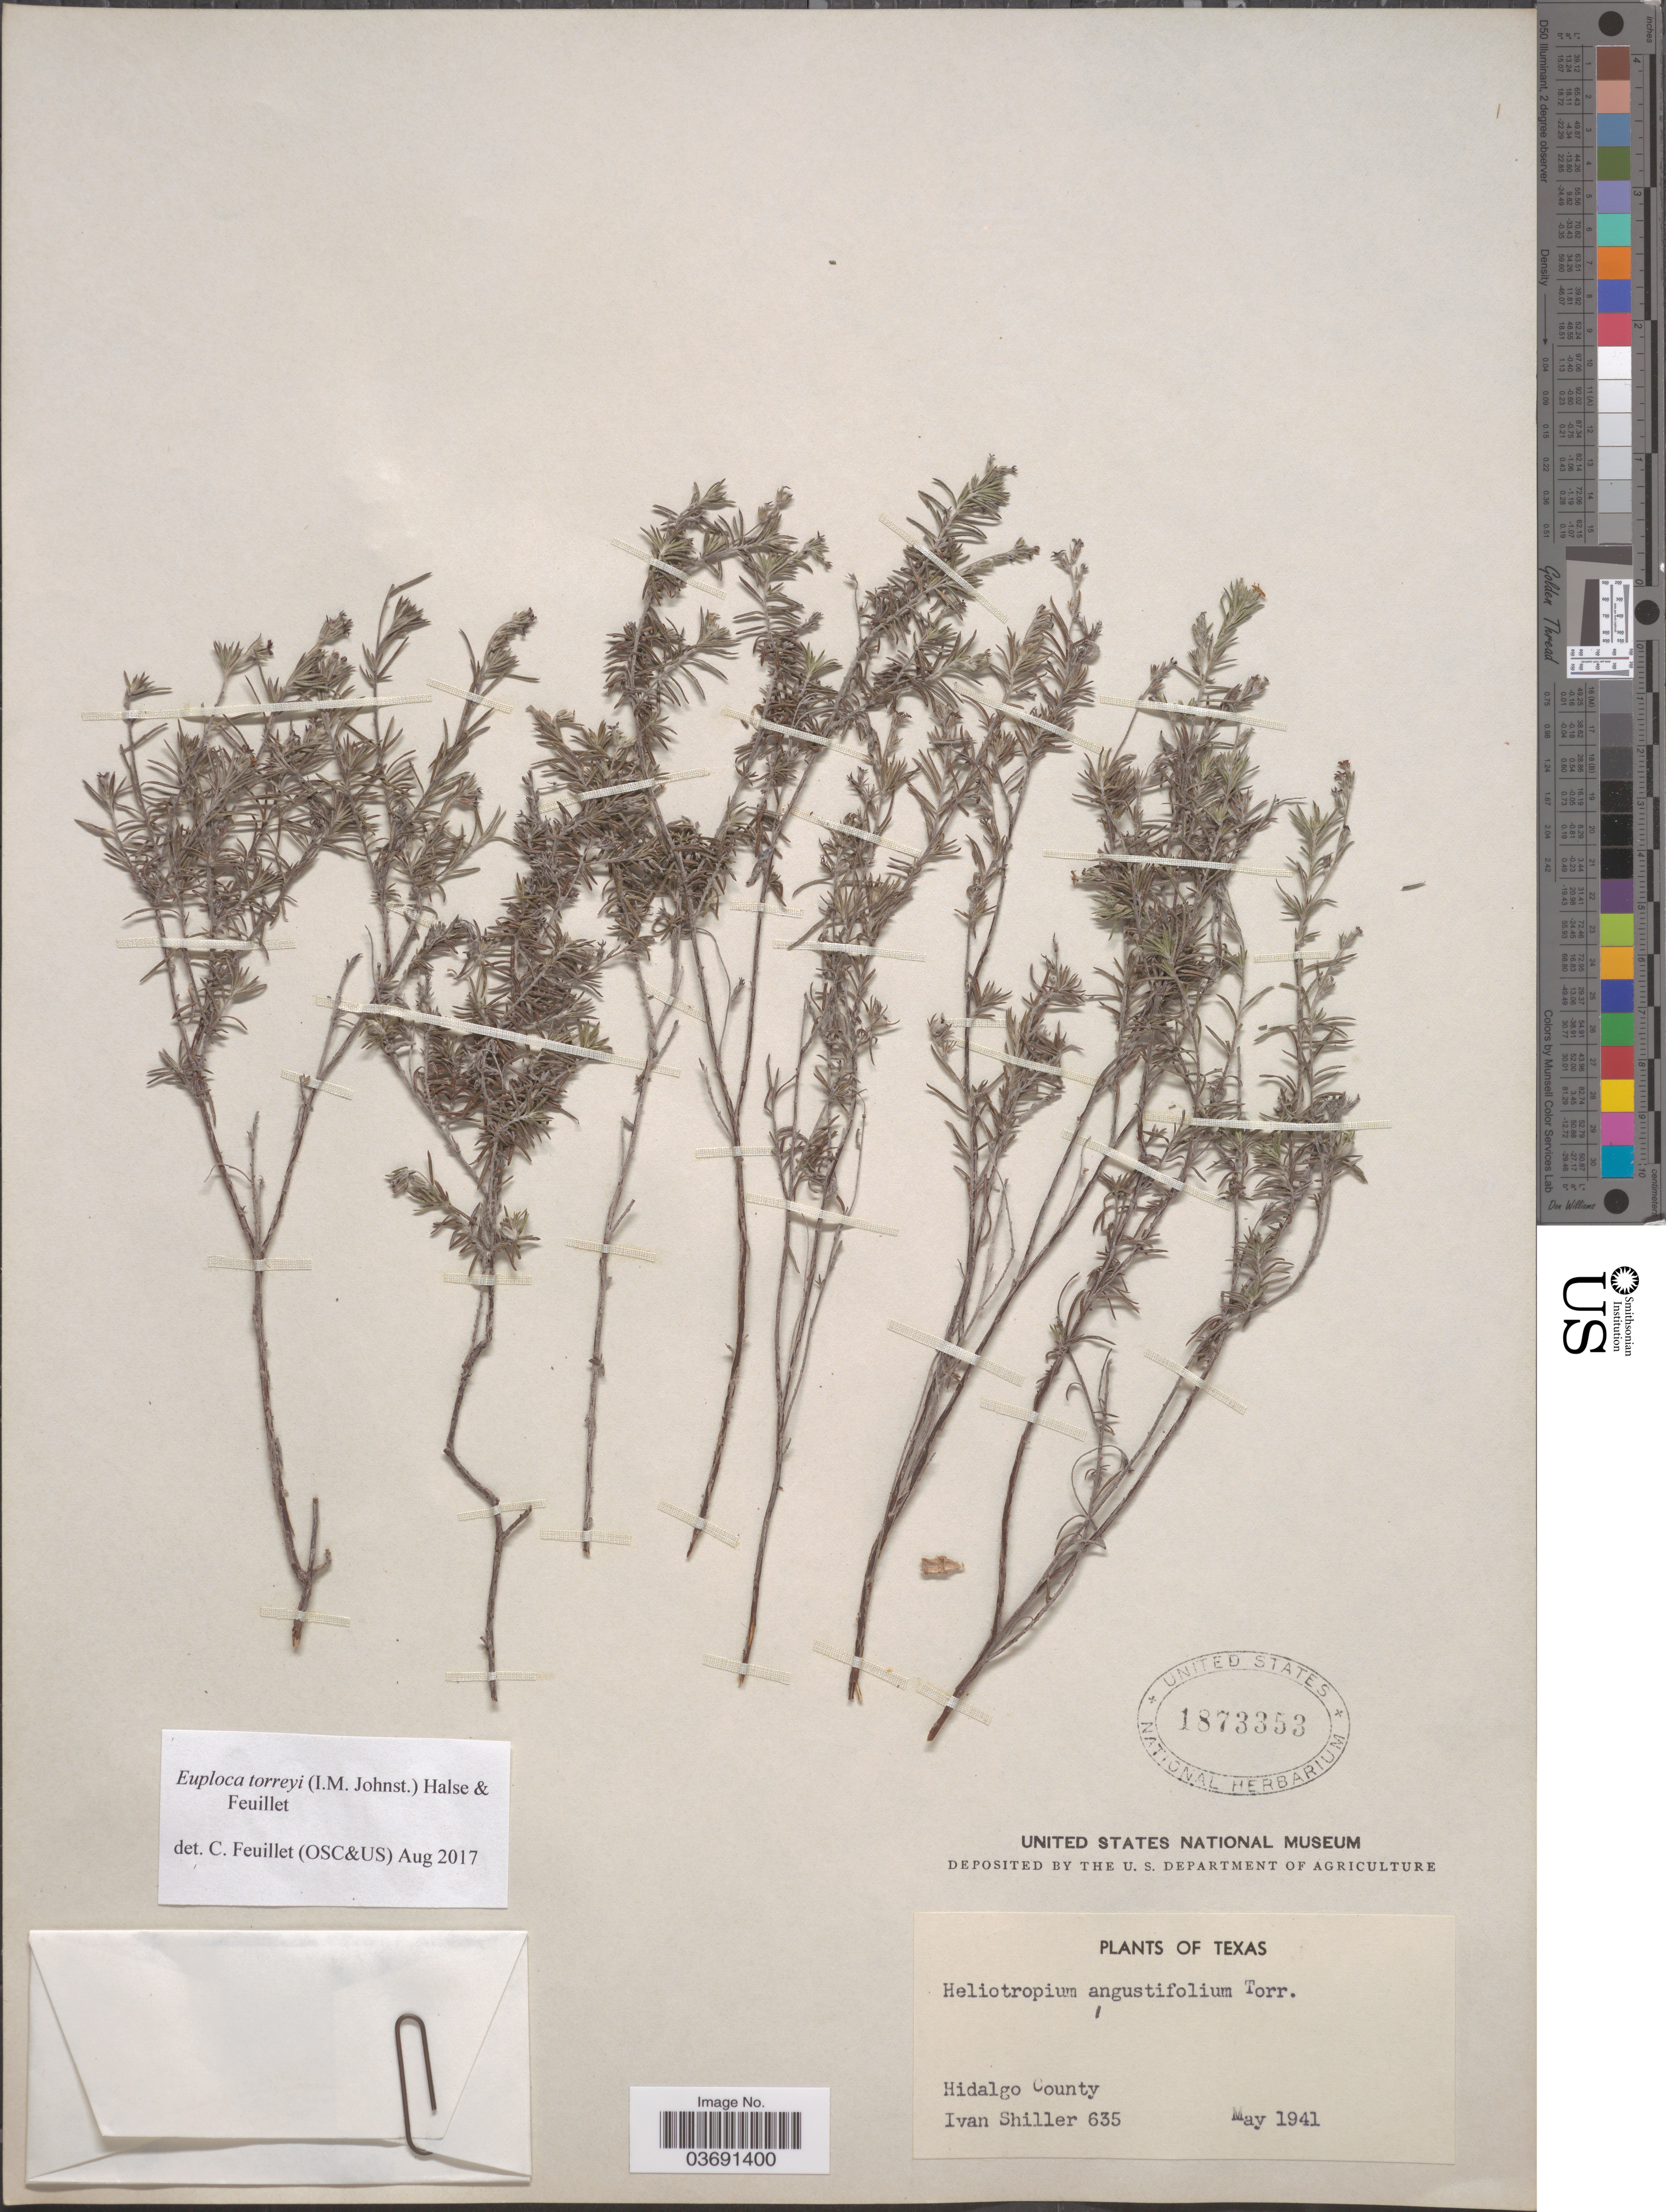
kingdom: Plantae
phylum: Tracheophyta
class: Magnoliopsida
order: Boraginales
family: Heliotropiaceae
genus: Euploca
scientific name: Euploca torreyi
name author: (I.M. Johnst.) Feuillet & Halse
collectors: I. Shiller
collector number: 635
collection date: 1941-05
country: United States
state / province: Texas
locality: Hidalgo County.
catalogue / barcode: US 1873353